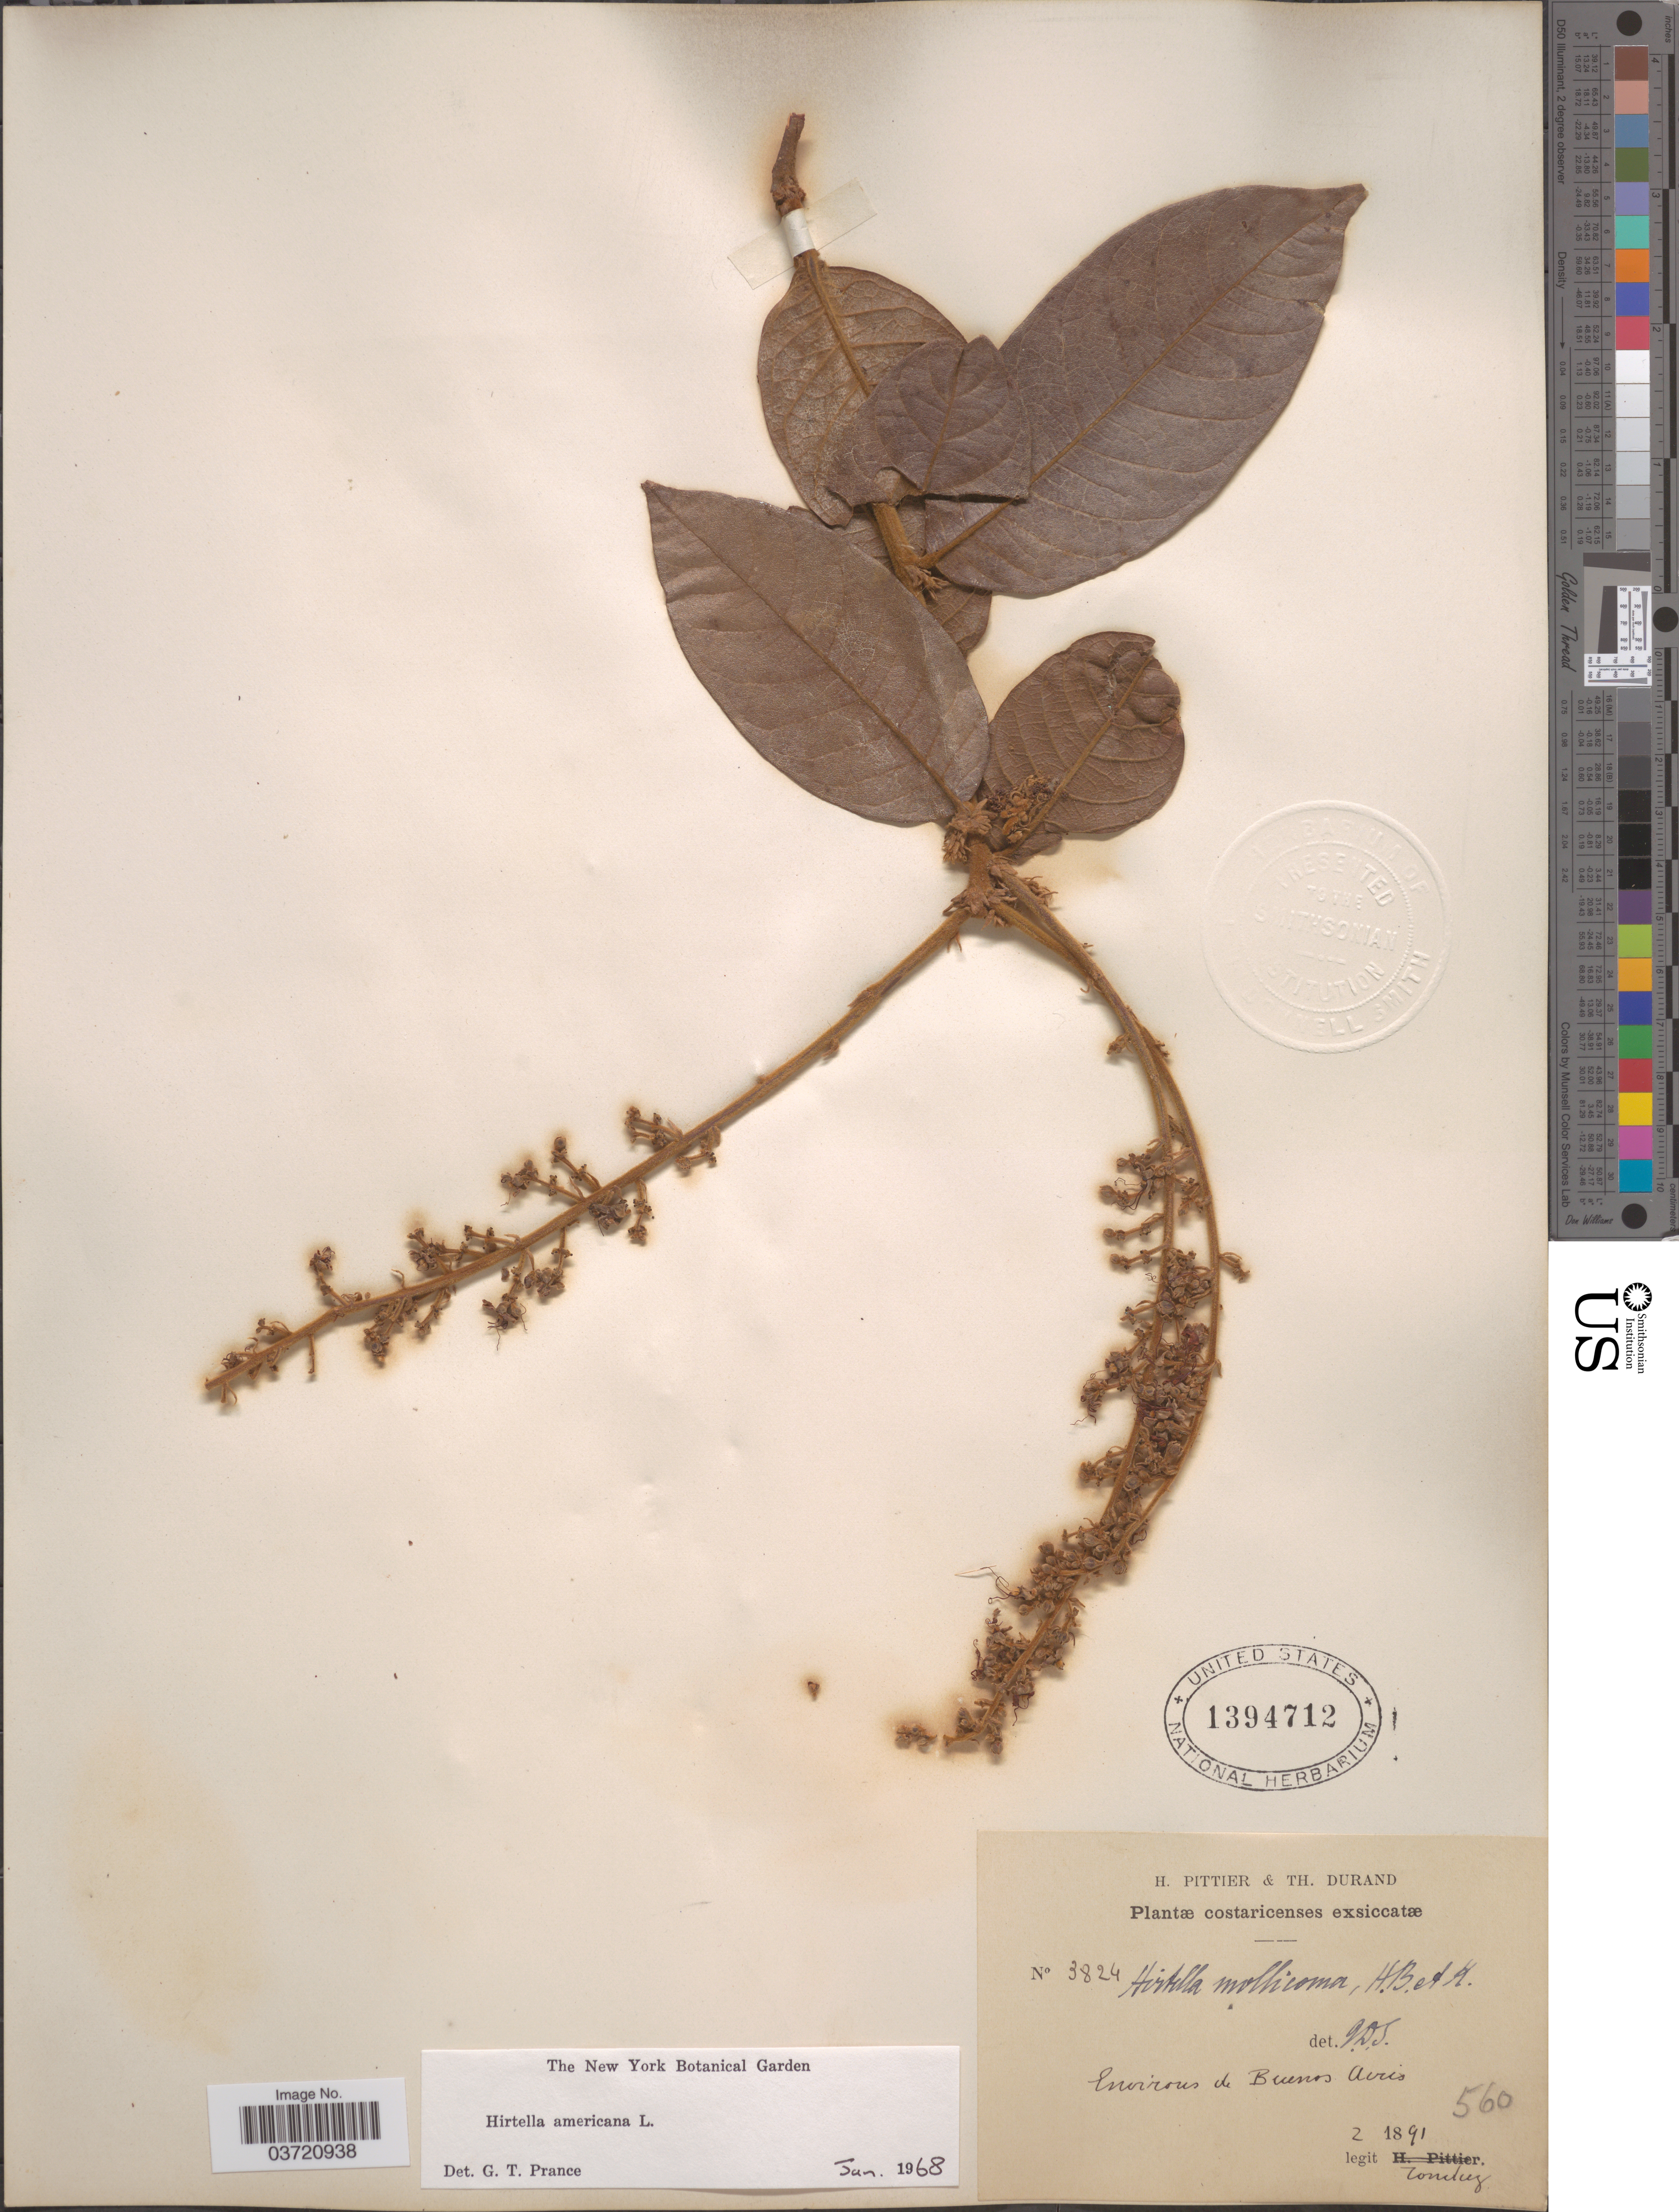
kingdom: Plantae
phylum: Tracheophyta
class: Magnoliopsida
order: Malpighiales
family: Chrysobalanaceae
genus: Hirtella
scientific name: Hirtella americana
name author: L.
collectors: Tonduz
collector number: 3824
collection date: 1891-02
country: Costa Rica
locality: Environs de Buenos Aires.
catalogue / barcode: US 1394712